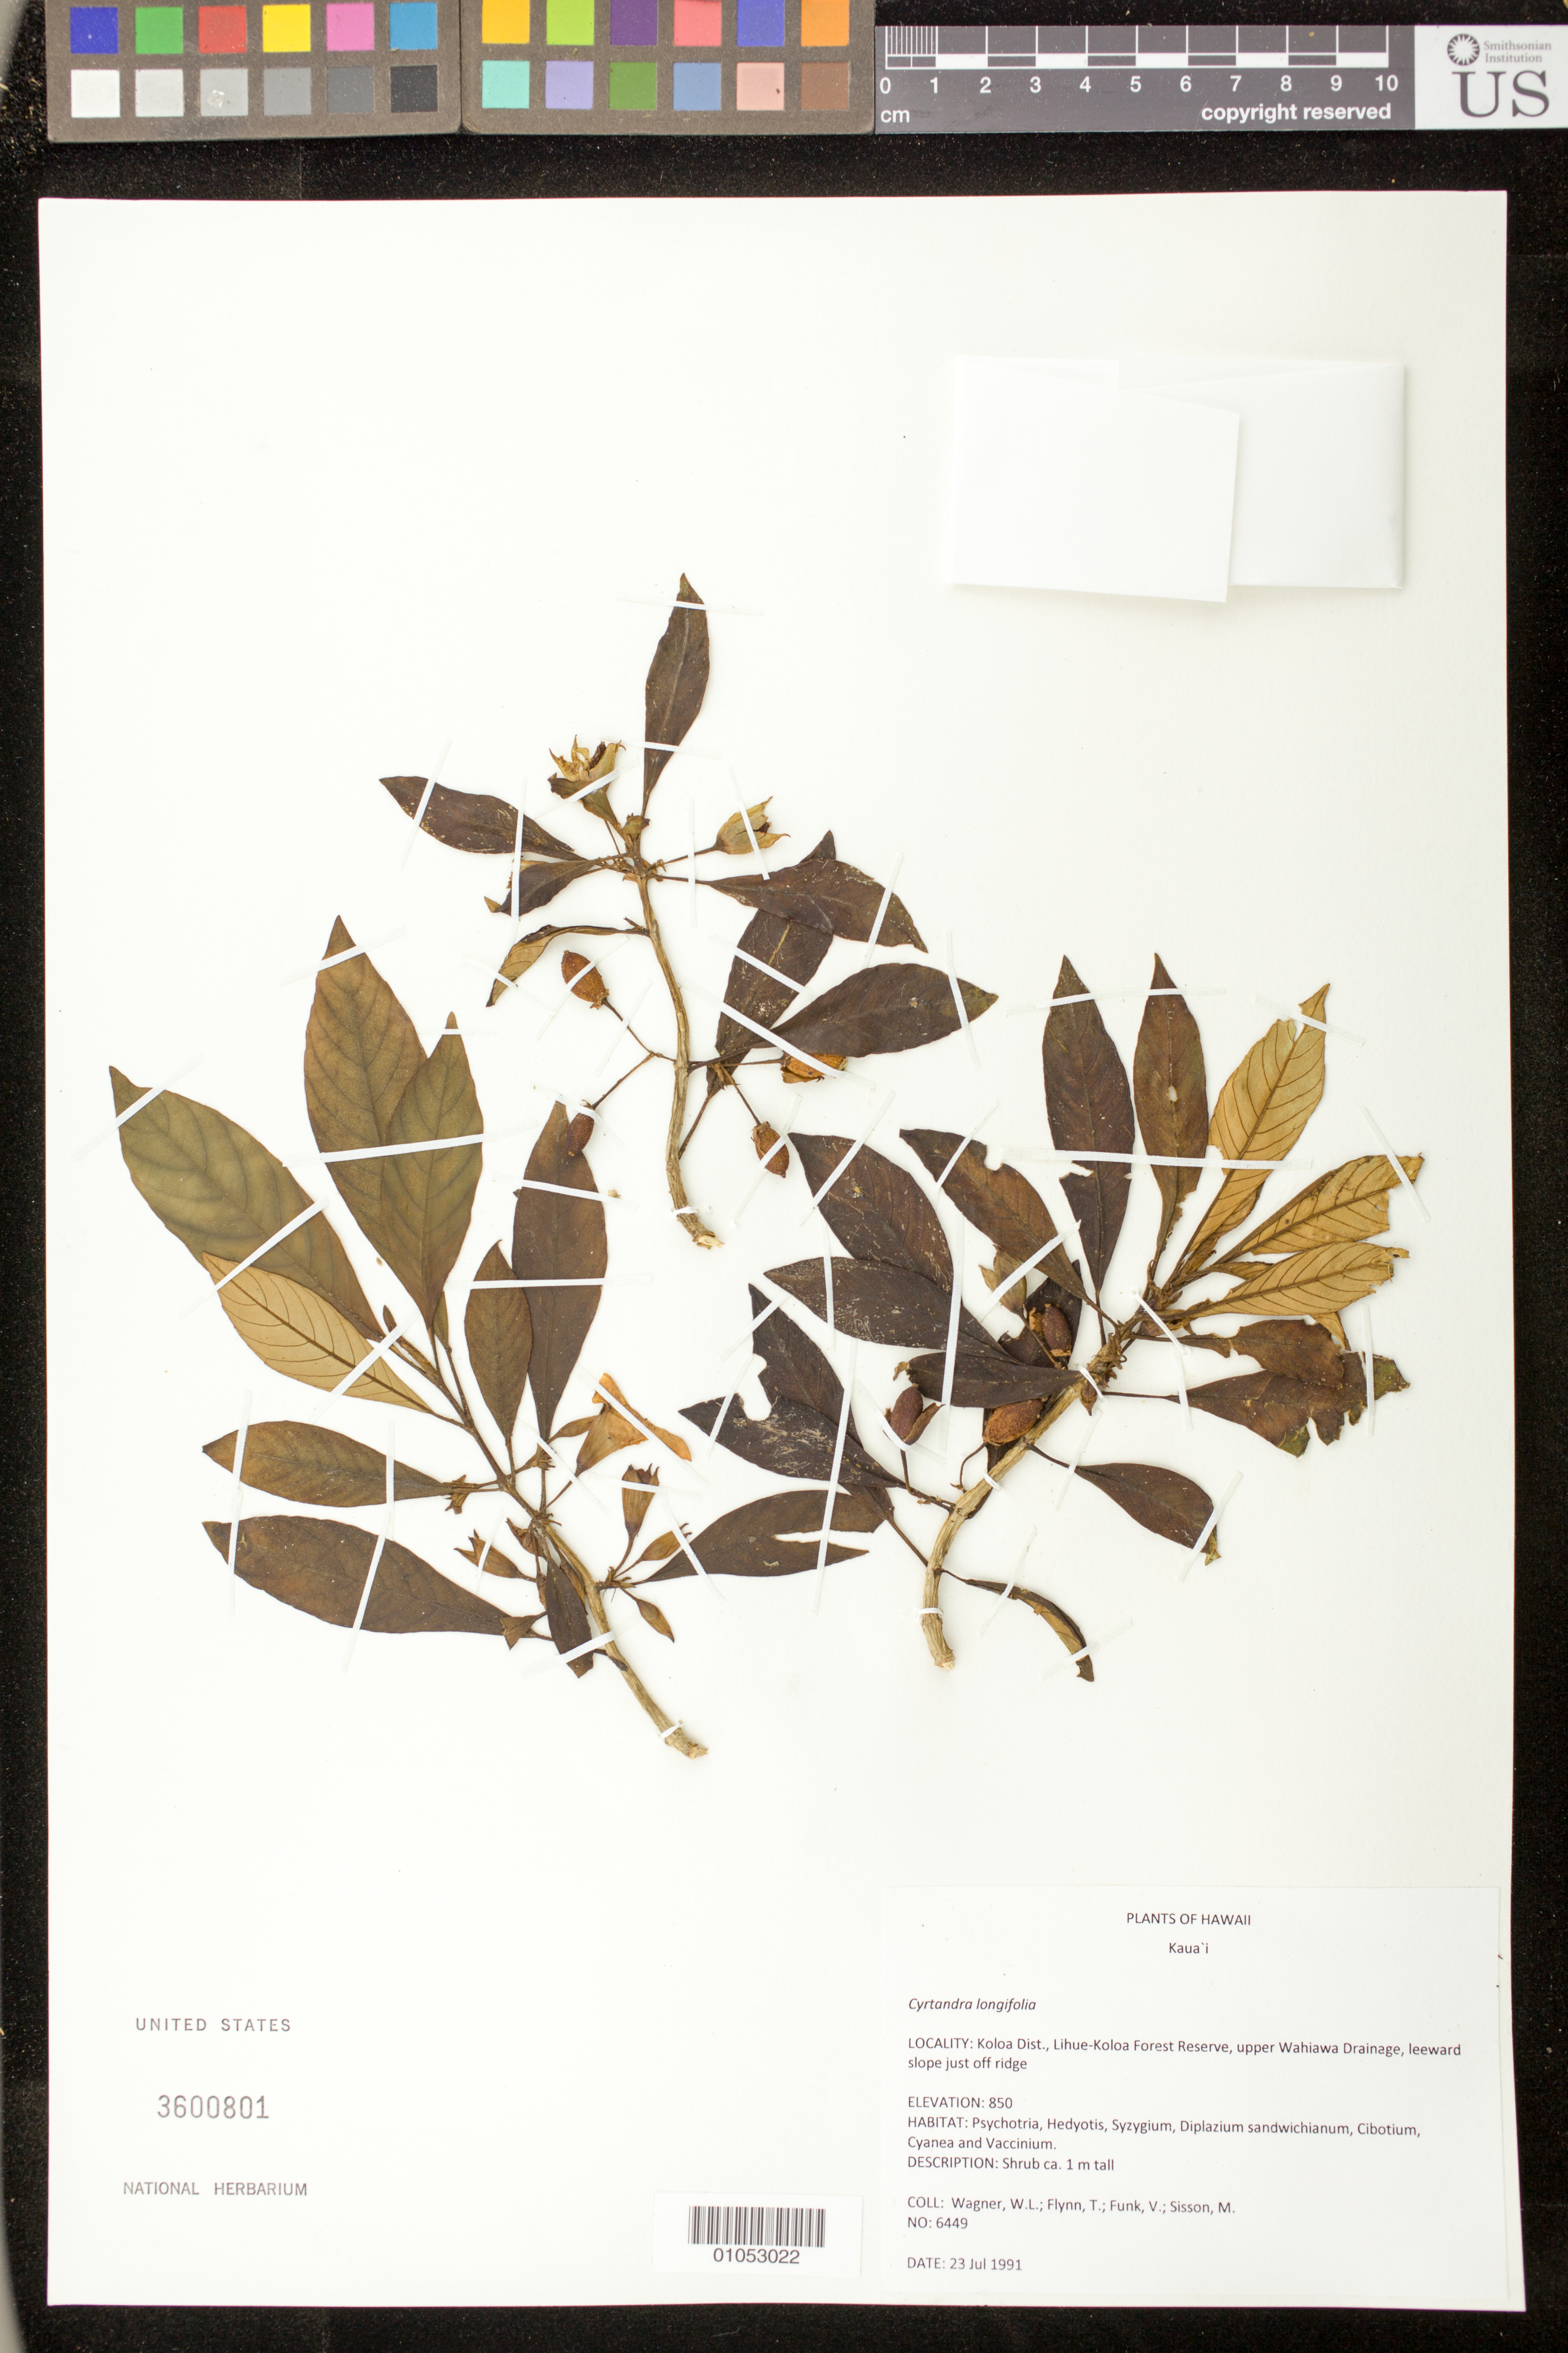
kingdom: Plantae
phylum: Tracheophyta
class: Magnoliopsida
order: Lamiales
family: Gesneriaceae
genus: Cyrtandra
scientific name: Cyrtandra longifolia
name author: (Wawra) Hillebr. ex C.B. Clarke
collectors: W. L. Wagner, T. W. Flynn, V. Funk & M. Sisson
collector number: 6449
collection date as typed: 23 Jul 1991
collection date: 1991-07-23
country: United States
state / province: Hawaii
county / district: Kauai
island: Kaua'i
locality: Koloa District, Lihue-Koloa Forest Reserve, upper Wahiawa Drainage, leeward slope just off ridge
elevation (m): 850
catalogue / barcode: US 3600801